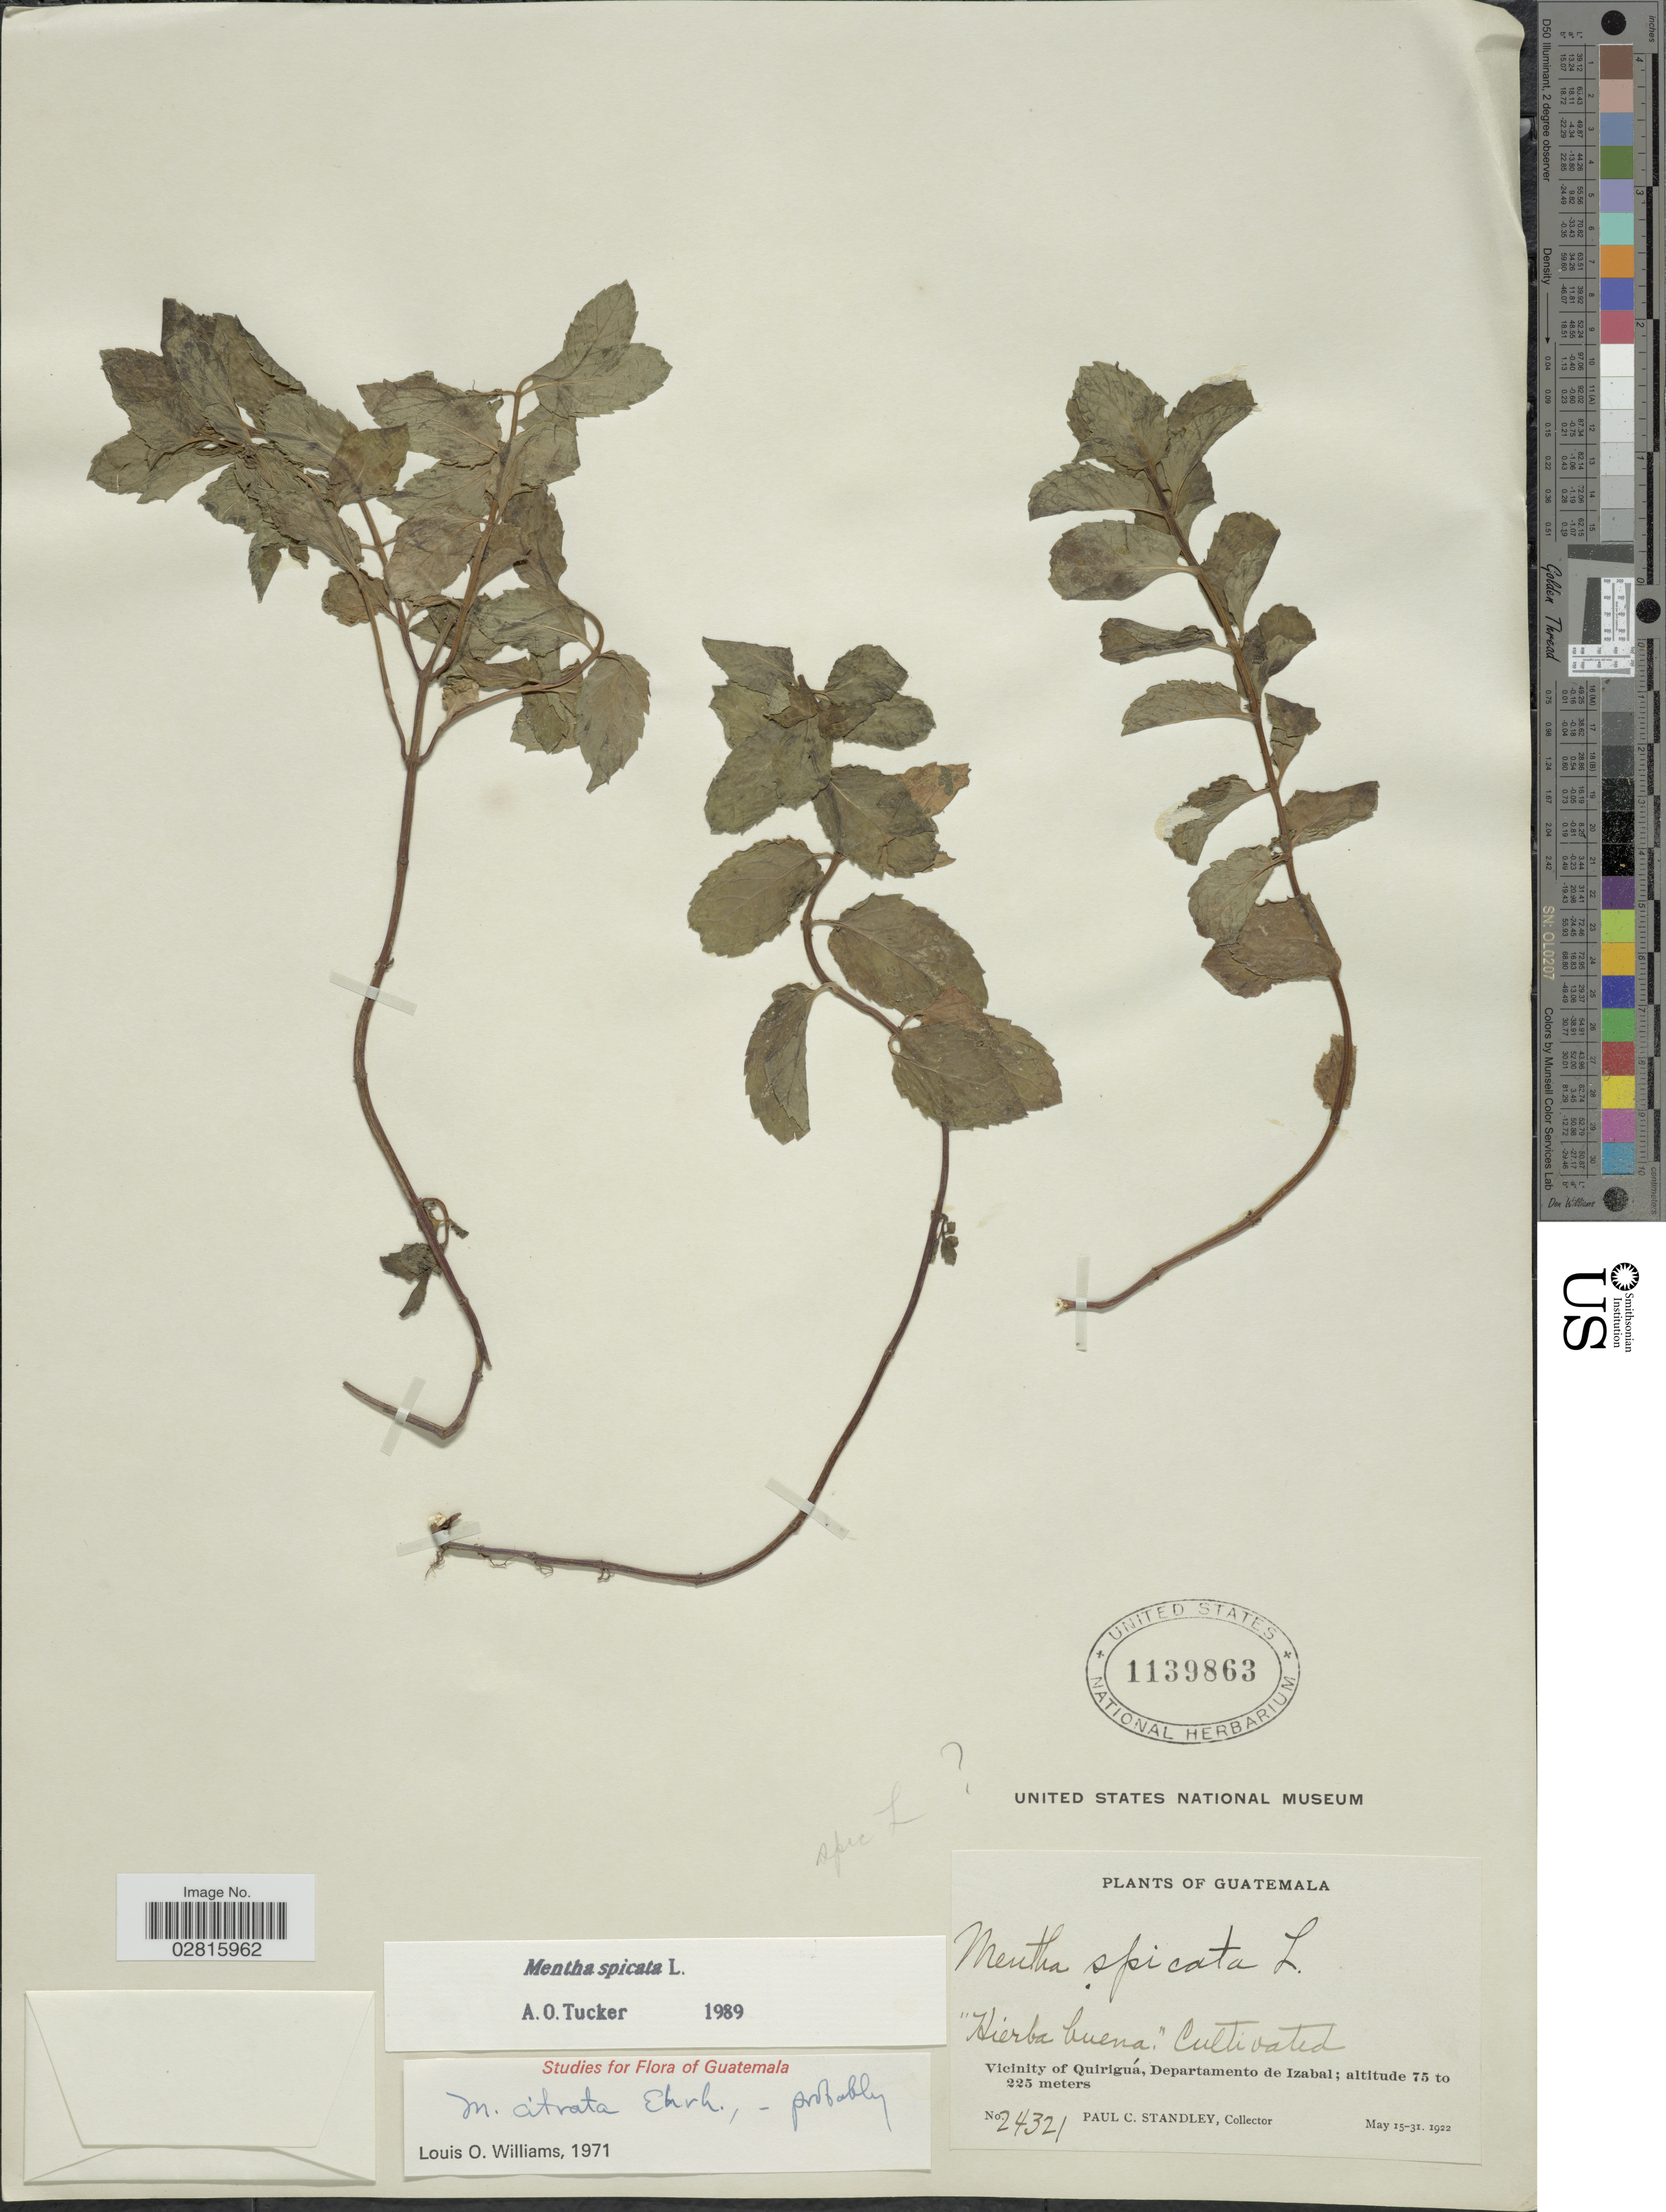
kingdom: Plantae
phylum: Tracheophyta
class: Magnoliopsida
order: Lamiales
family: Lamiaceae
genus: Mentha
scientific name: Mentha spicata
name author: L.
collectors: P. C. Standley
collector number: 24321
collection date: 1922-05-15/1922-05-31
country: Guatemala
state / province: Izabal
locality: Vicinity of Quiriguá, Departamento de Izabal.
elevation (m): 75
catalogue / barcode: US 1139863